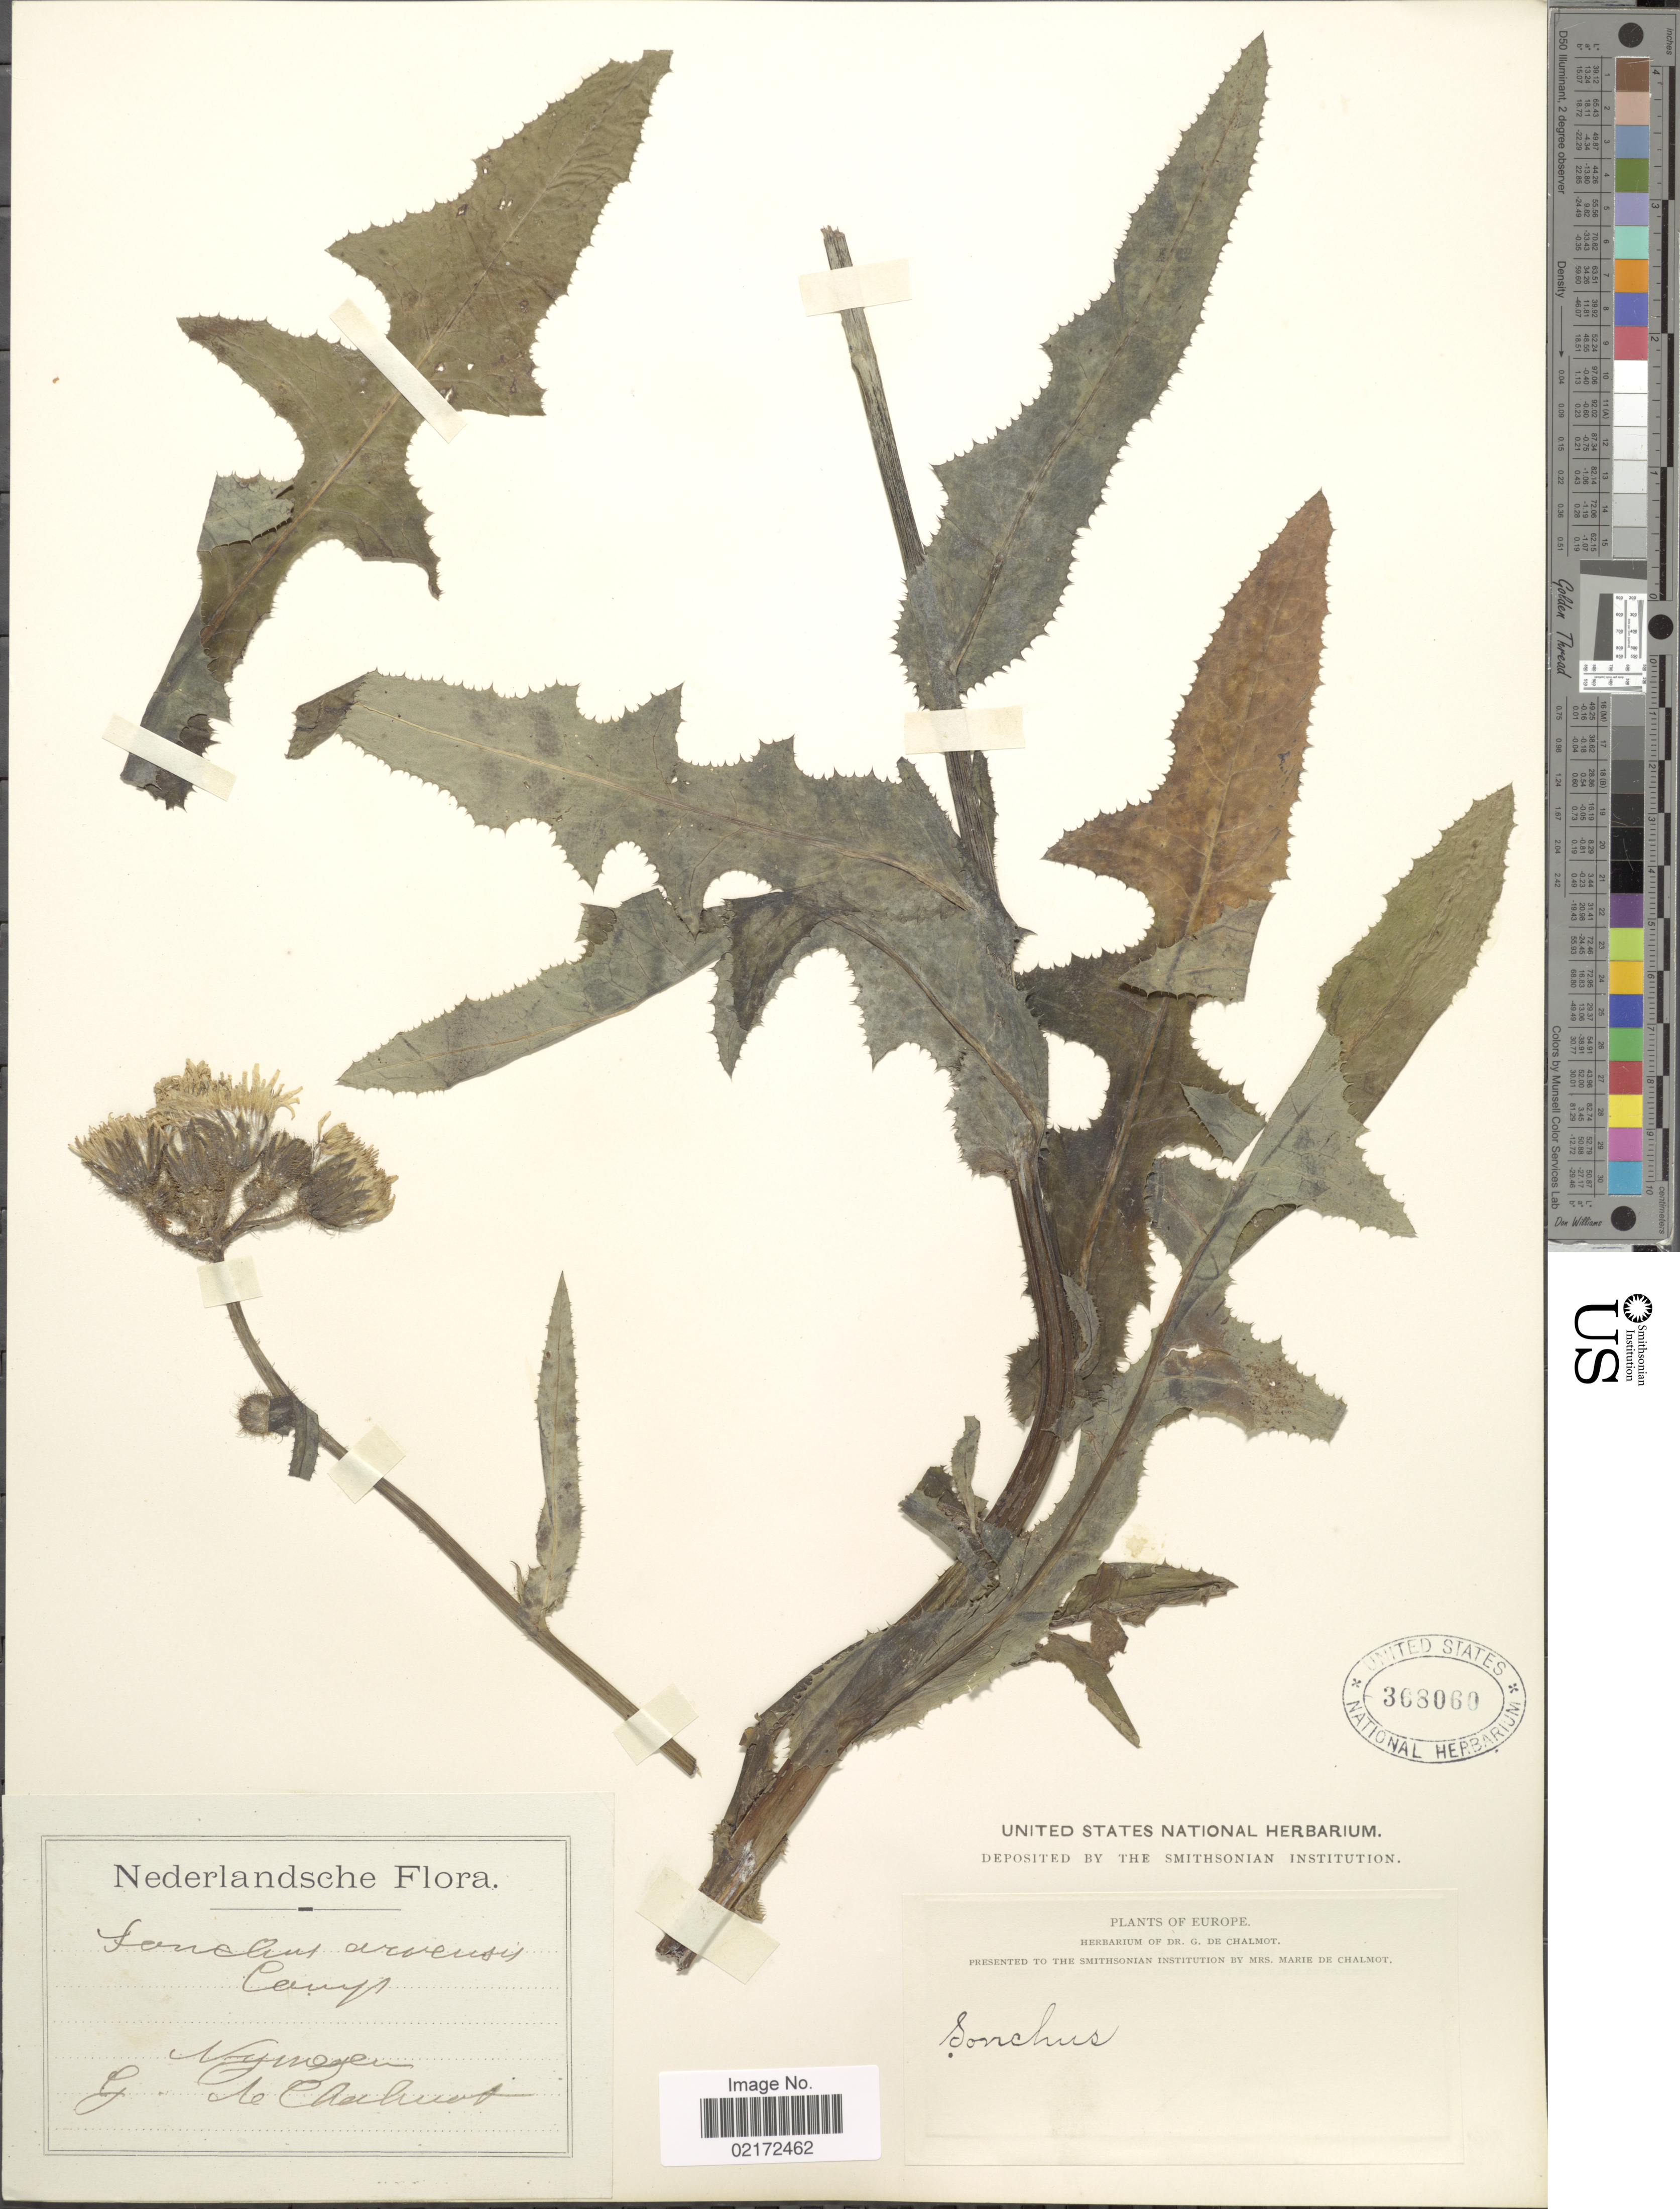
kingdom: Plantae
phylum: Tracheophyta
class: Magnoliopsida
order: Asterales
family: Asteraceae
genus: Sonchus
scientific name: Sonchus arvensis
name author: L.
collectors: G. de Chalmot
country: Netherlands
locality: Nymegen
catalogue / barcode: US 368060